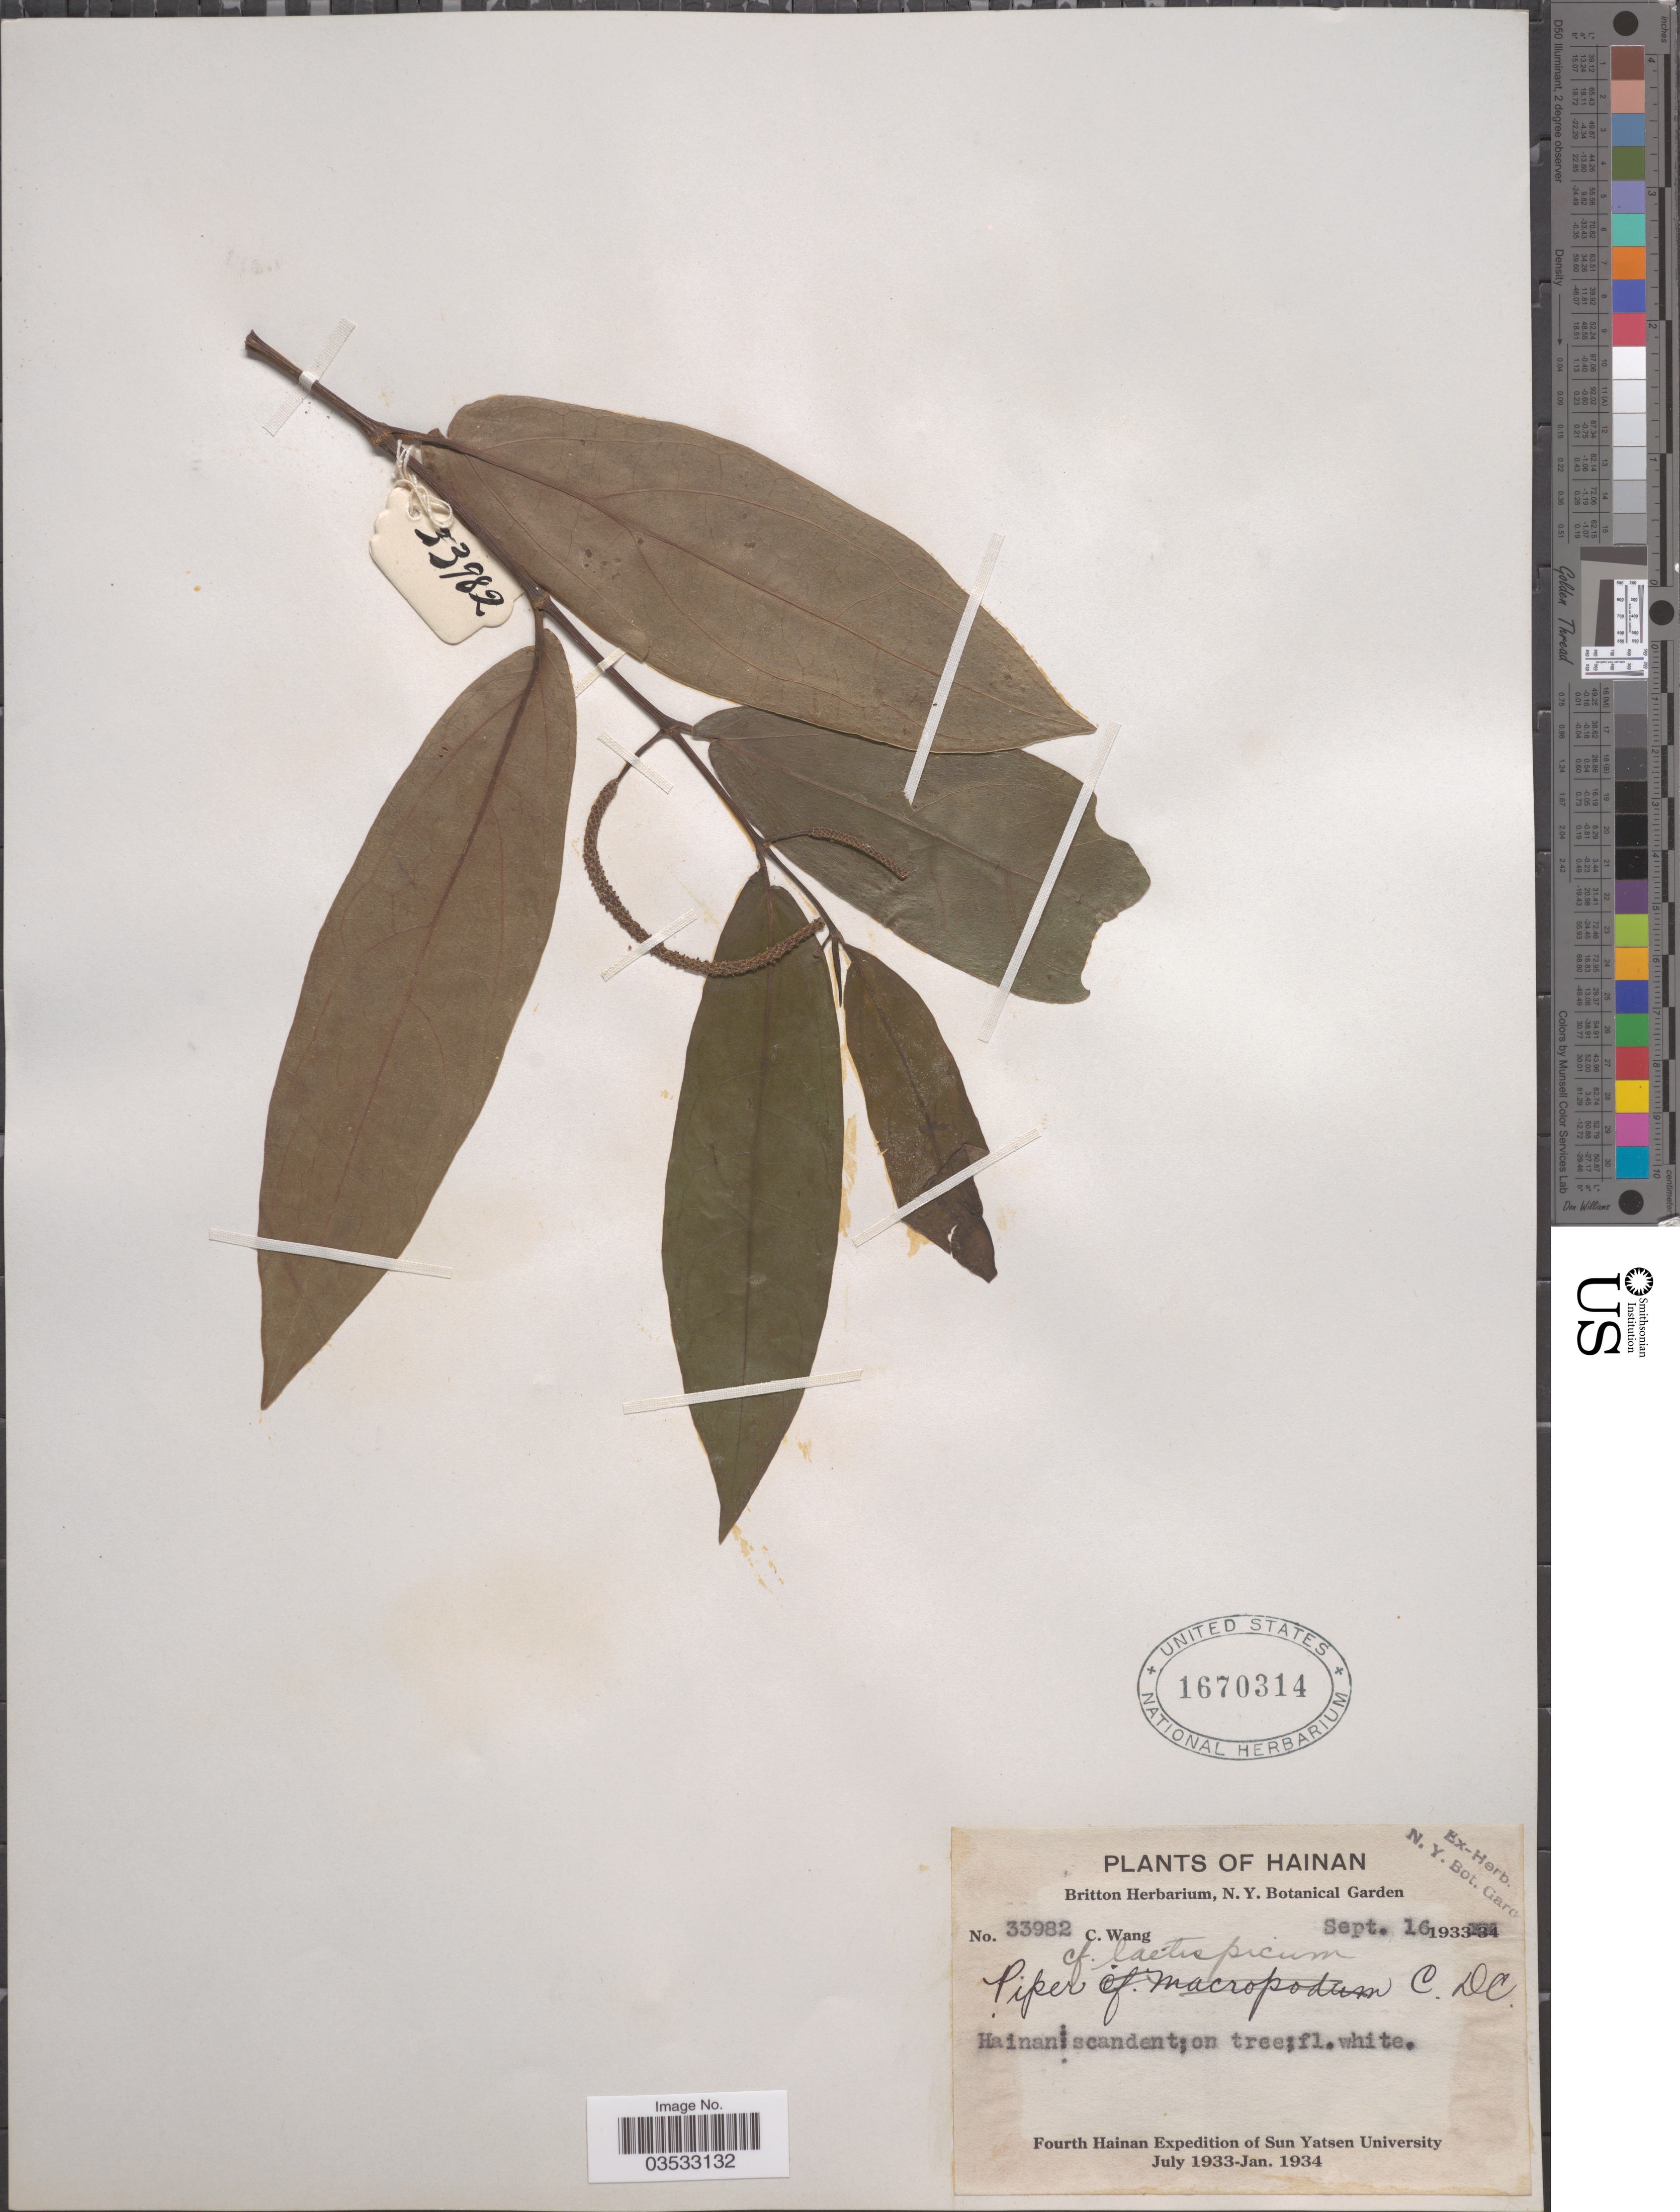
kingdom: Plantae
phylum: Tracheophyta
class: Magnoliopsida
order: Piperales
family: Piperaceae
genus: Piper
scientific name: Piper laetispicum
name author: C. DC.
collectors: C. Wang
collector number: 33982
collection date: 1933-09-16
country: China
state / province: Hainan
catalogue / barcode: US 1670314